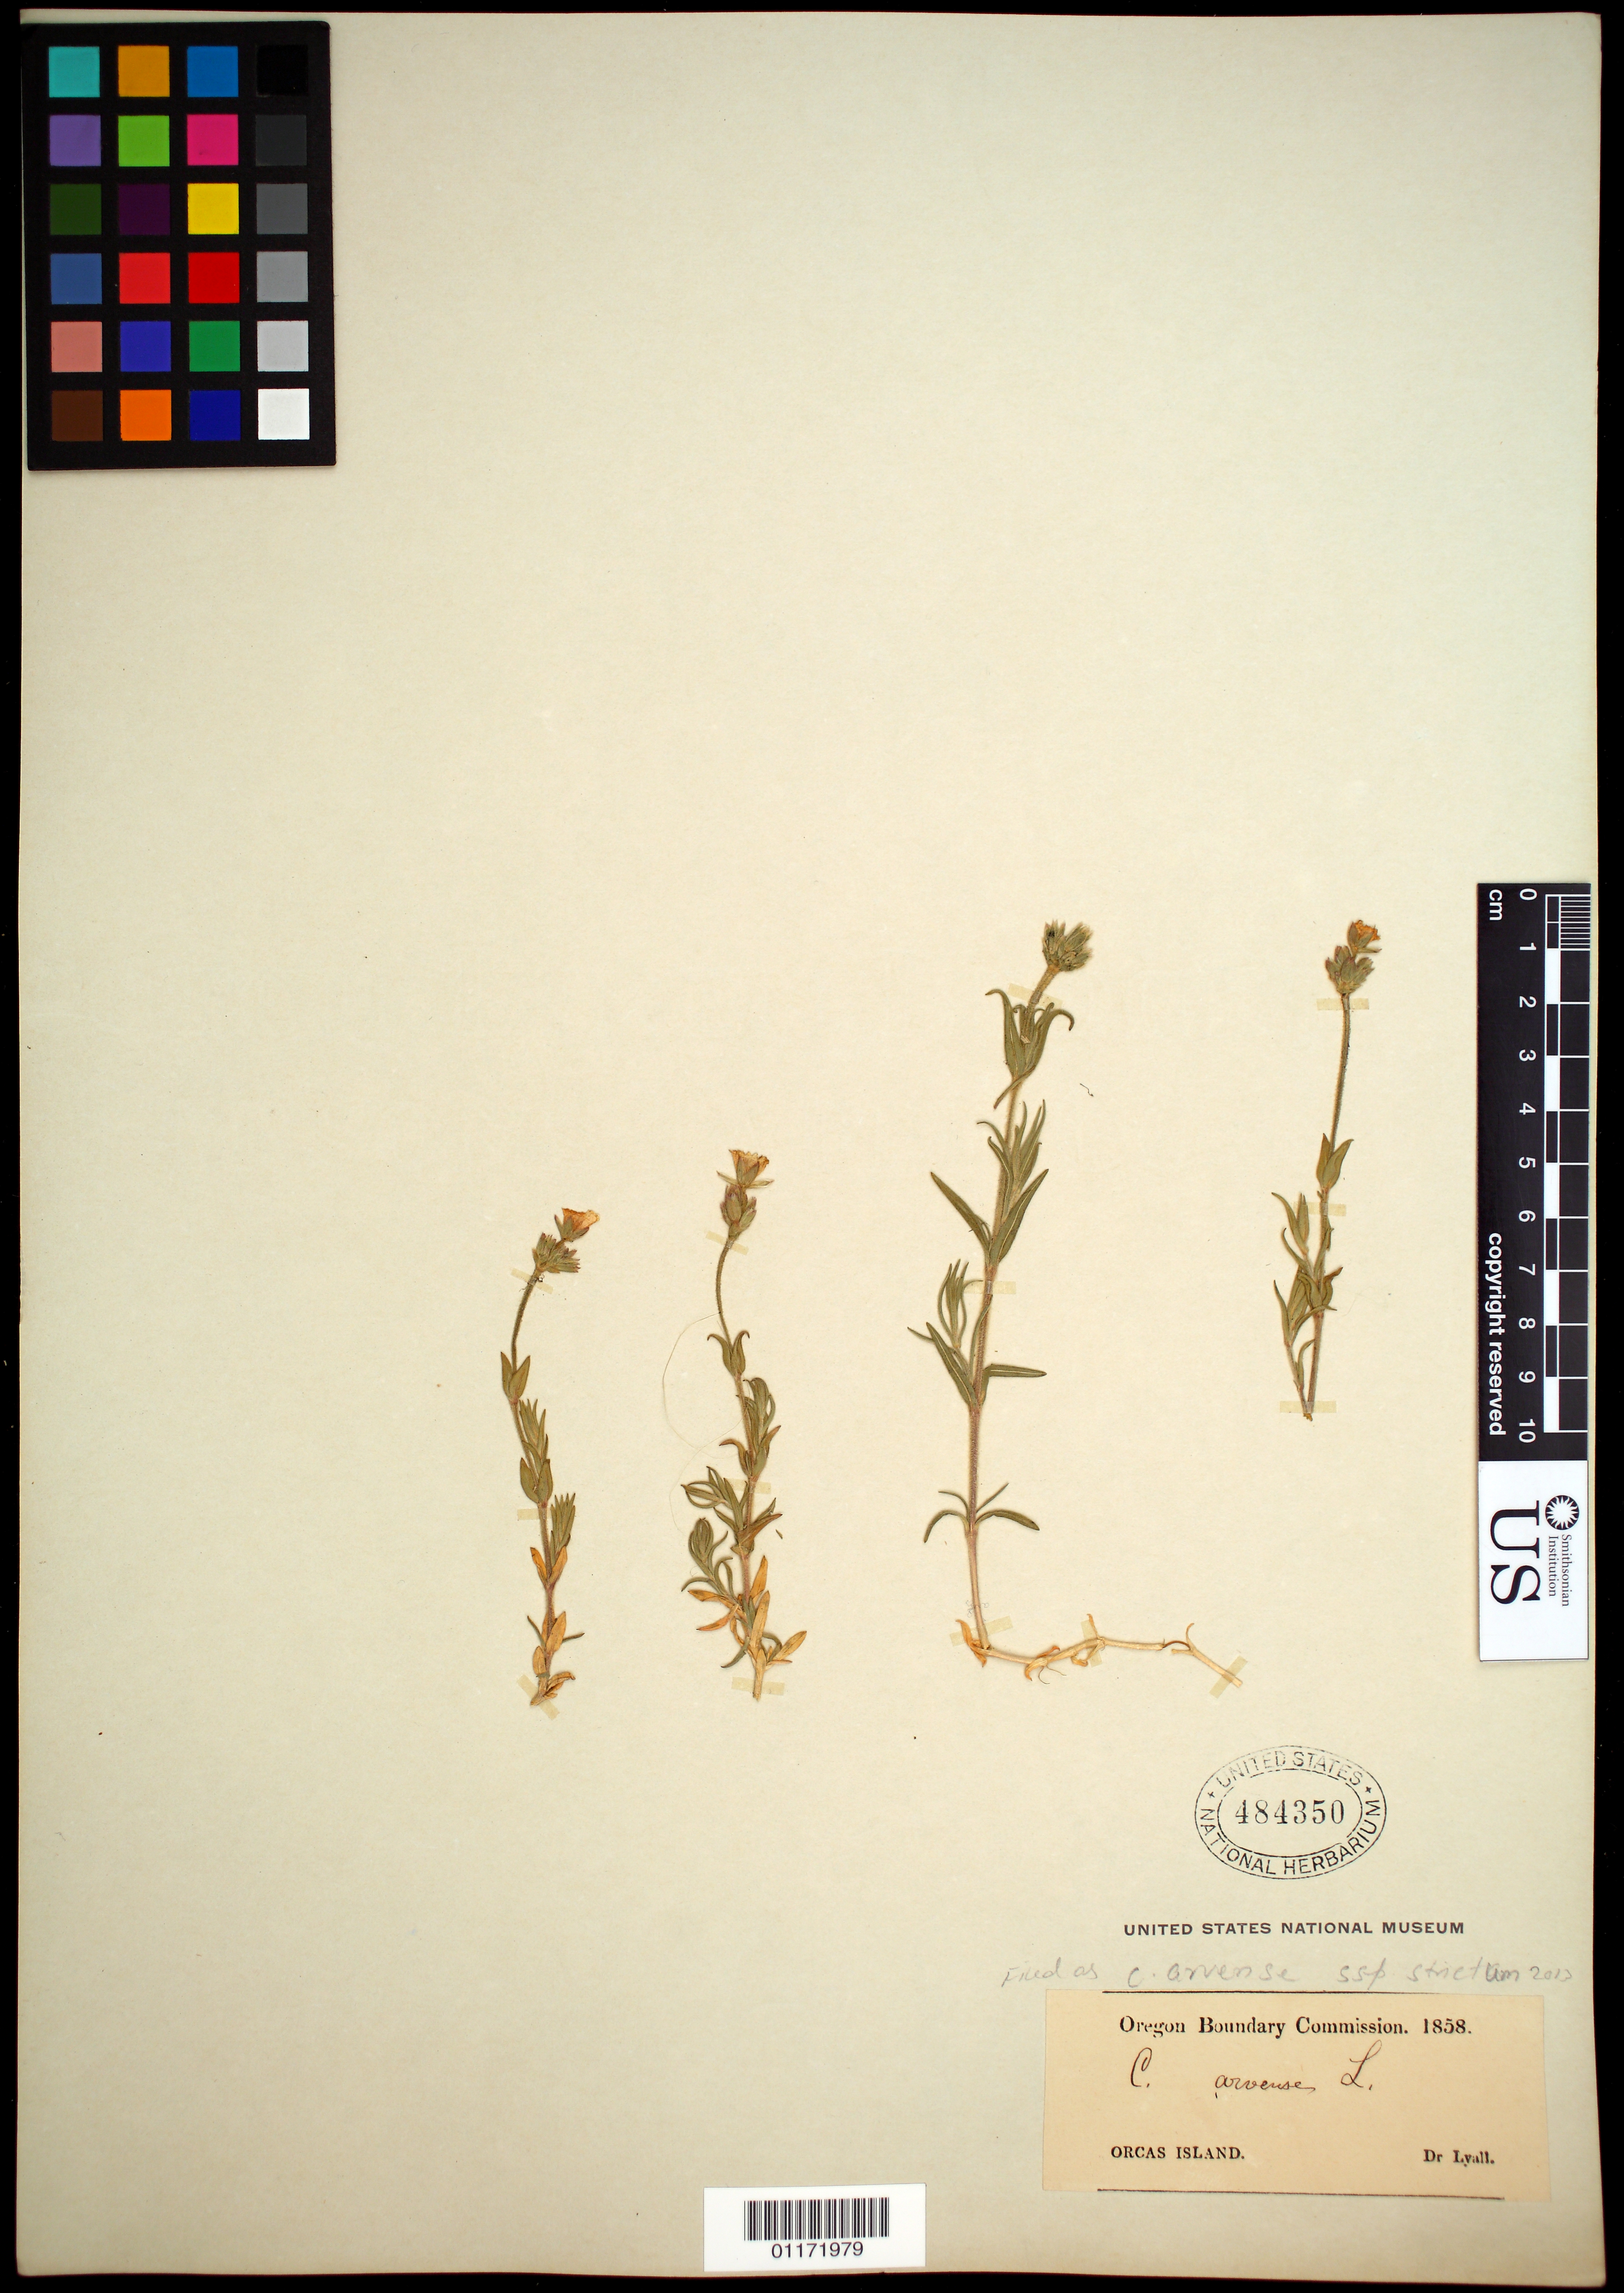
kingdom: Plantae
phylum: Tracheophyta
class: Magnoliopsida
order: Caryophyllales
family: Caryophyllaceae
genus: Cerastium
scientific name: Cerastium arvense subsp. strictum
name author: (L.) Ugborogho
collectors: -. Lyall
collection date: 1858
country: United States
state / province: Oregon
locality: Orcas Island.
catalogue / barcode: US 484350